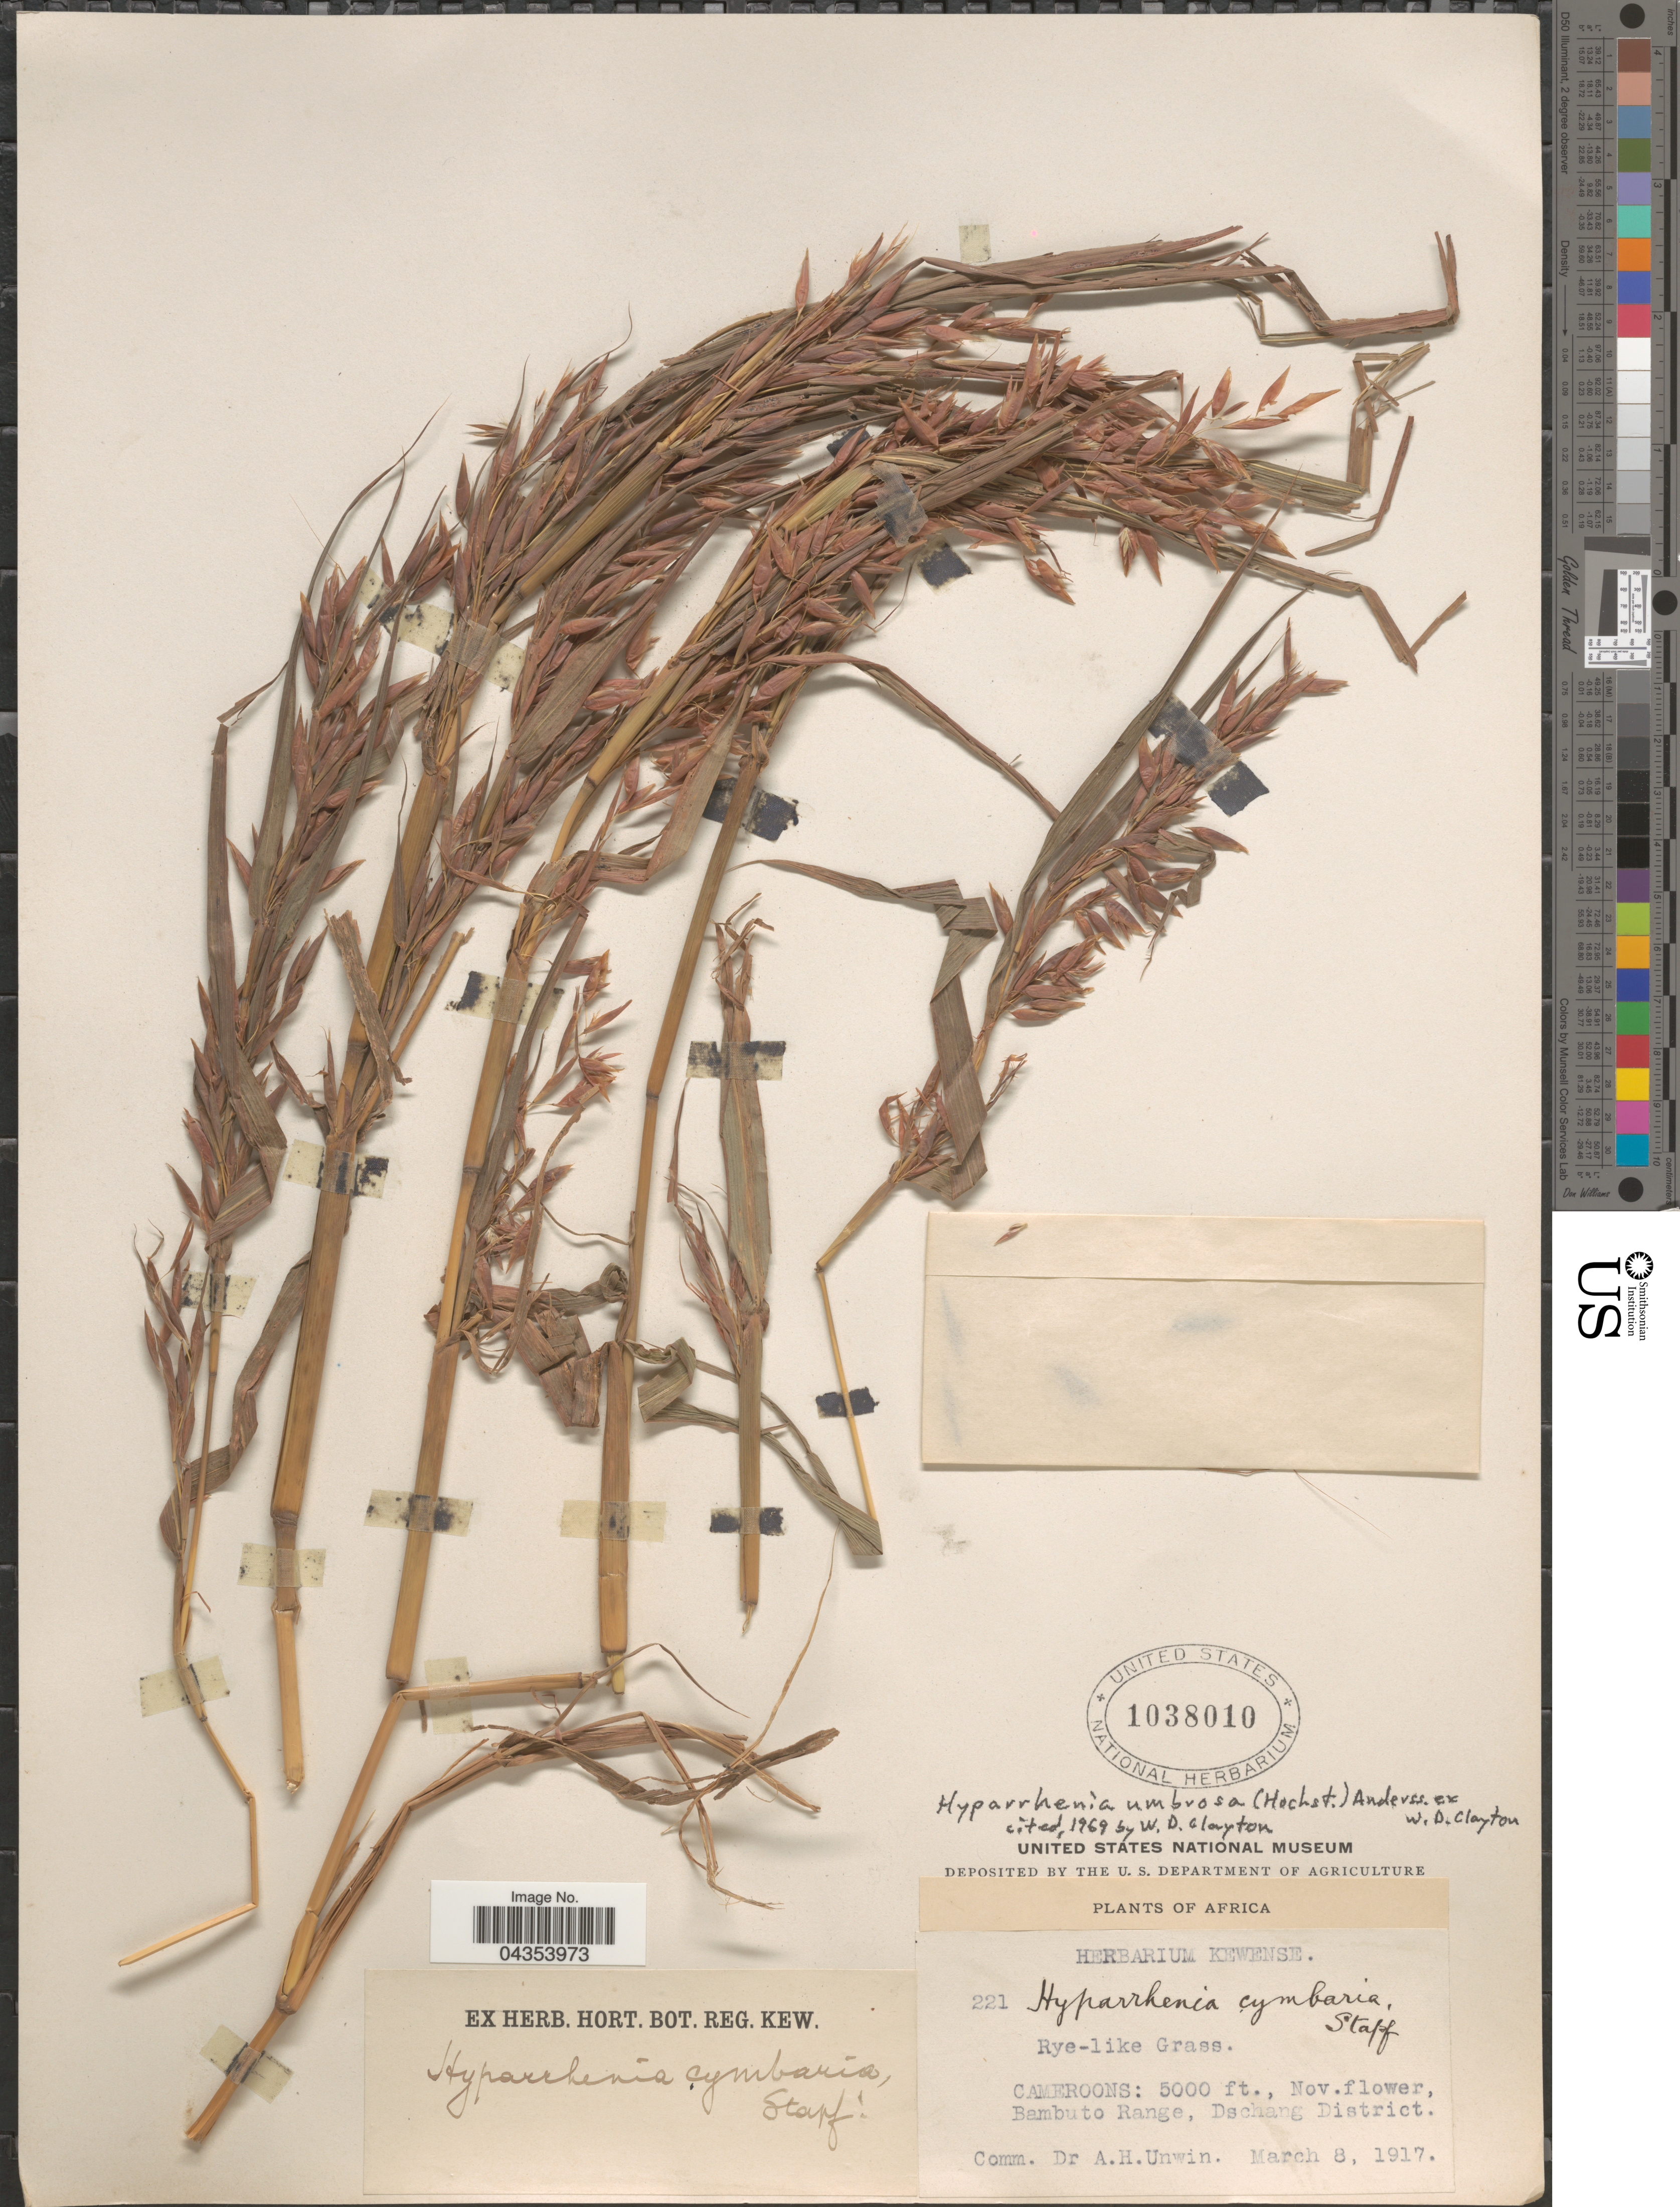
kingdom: Plantae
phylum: Tracheophyta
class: Liliopsida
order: Poales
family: Poaceae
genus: Hyparrhenia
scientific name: Hyparrhenia umbrosa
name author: (Hochst.) Andersson ex Clayton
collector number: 221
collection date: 1917-03-08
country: Cameroon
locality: Bambuto Range, Dschang District.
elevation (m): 1524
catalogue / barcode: US 1038010